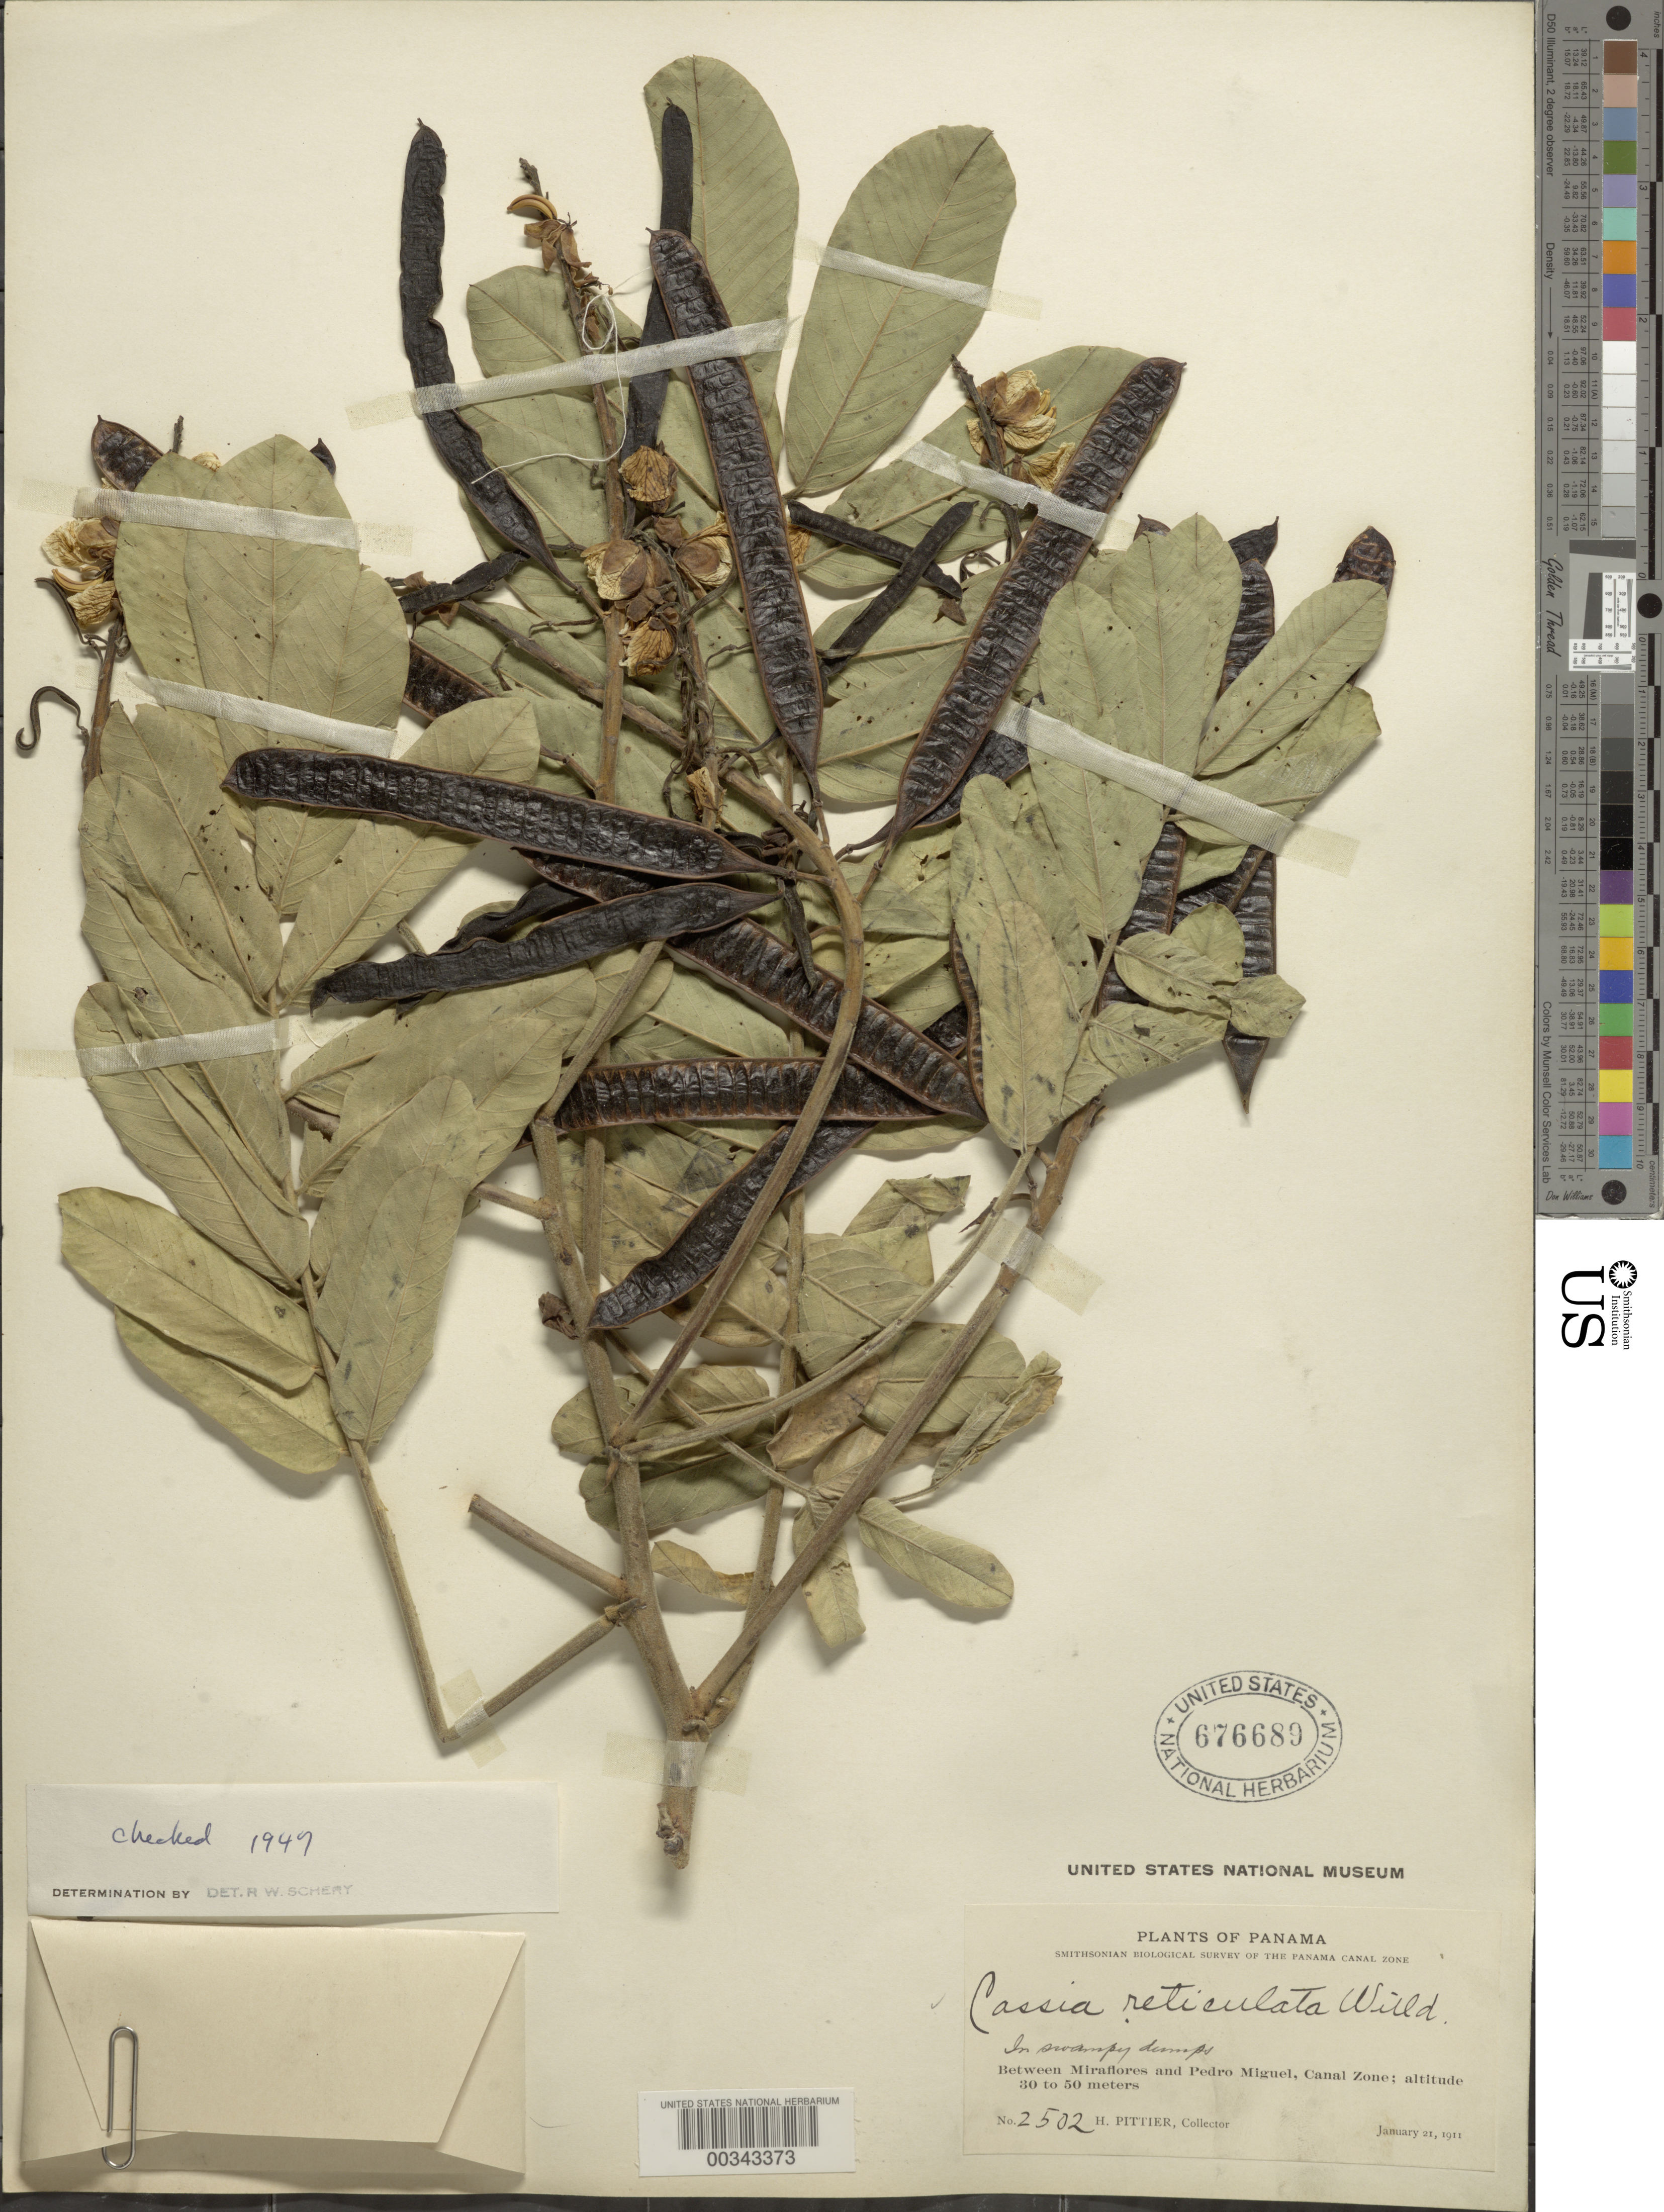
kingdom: Plantae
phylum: Tracheophyta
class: Magnoliopsida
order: Fabales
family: Fabaceae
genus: Senna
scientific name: Senna reticulata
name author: (Willd.) H.S. Irwin & Barneby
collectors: H. F. Pittier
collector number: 2502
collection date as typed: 21 Jan 1911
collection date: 1911-01-21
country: Panama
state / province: Panamá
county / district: Canal Zone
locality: Between Miraflores and Pedro Miguel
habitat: In swampy dumps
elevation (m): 30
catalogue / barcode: US 676689